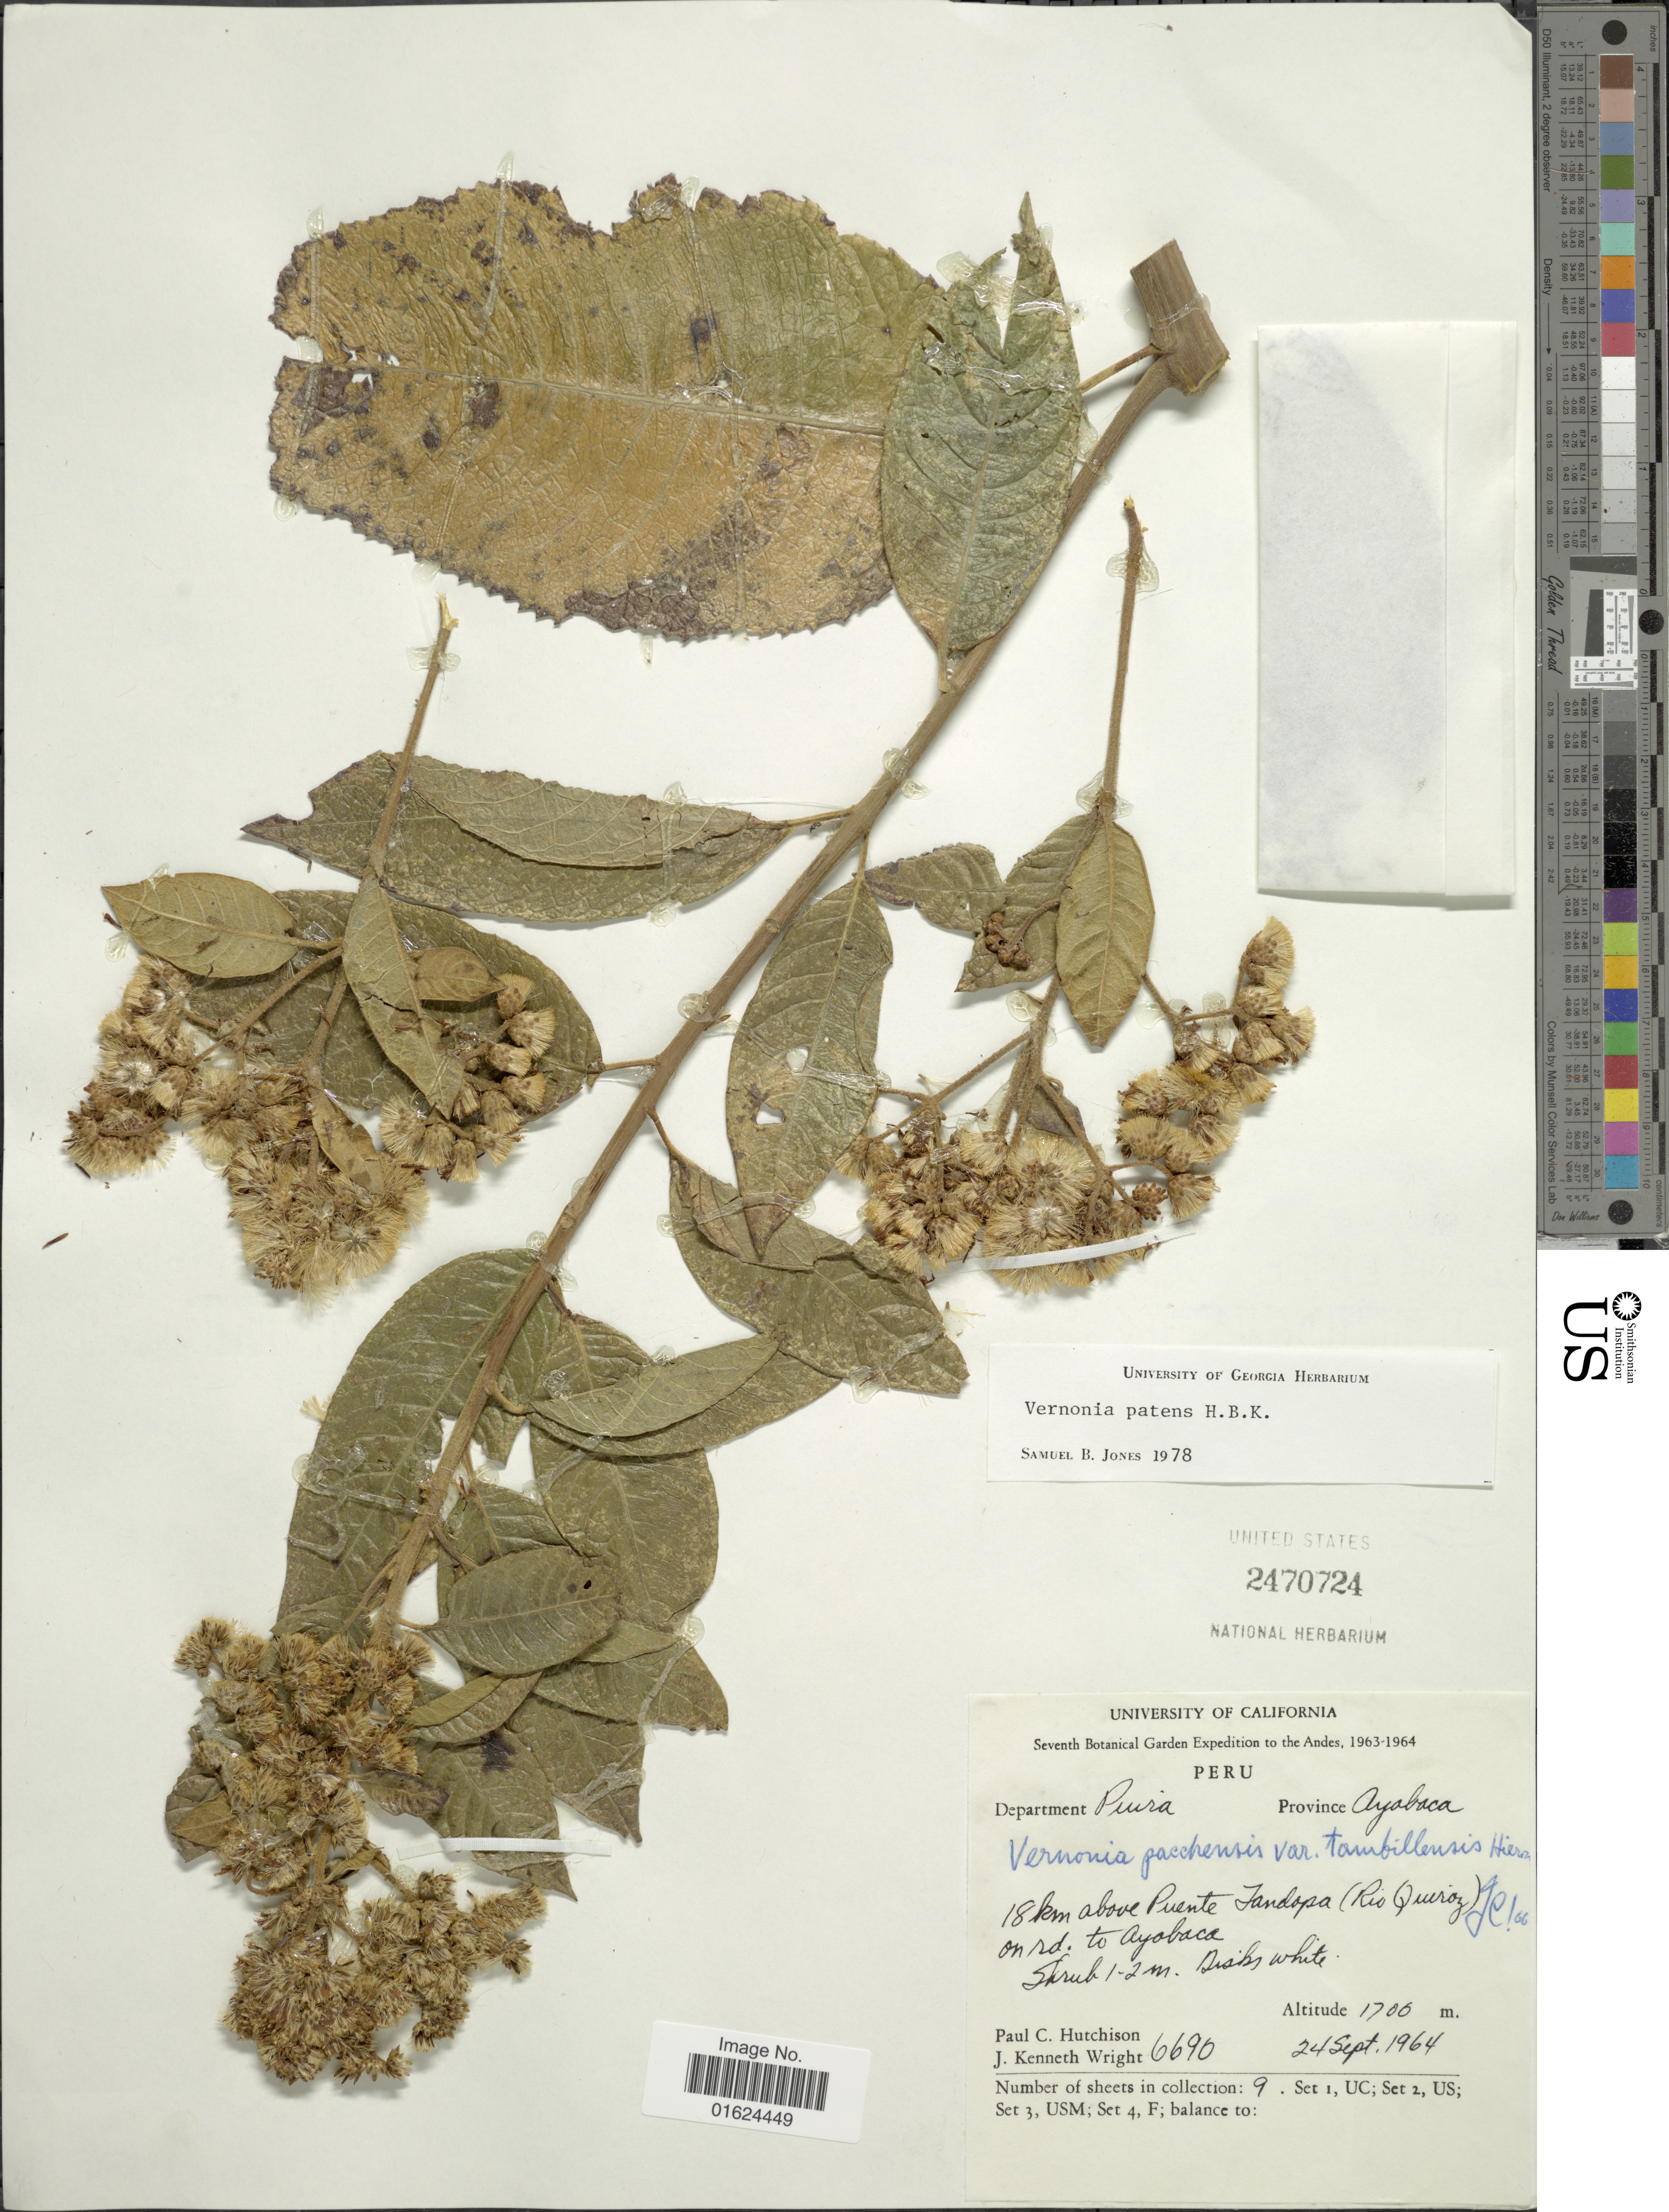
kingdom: Plantae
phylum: Tracheophyta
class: Magnoliopsida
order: Asterales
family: Asteraceae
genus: Vernonanthura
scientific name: Vernonanthura patens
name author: (Kunth) H. Rob.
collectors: P. C. Hutchison & J. K. Wright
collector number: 6690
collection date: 1964-09-24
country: Peru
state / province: Piura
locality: Department Piura, Province Ayobaca, 18 km above Puente Tandopa (Rio Quiroz) on rd to Ayobaca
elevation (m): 1700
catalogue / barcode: US 2470724